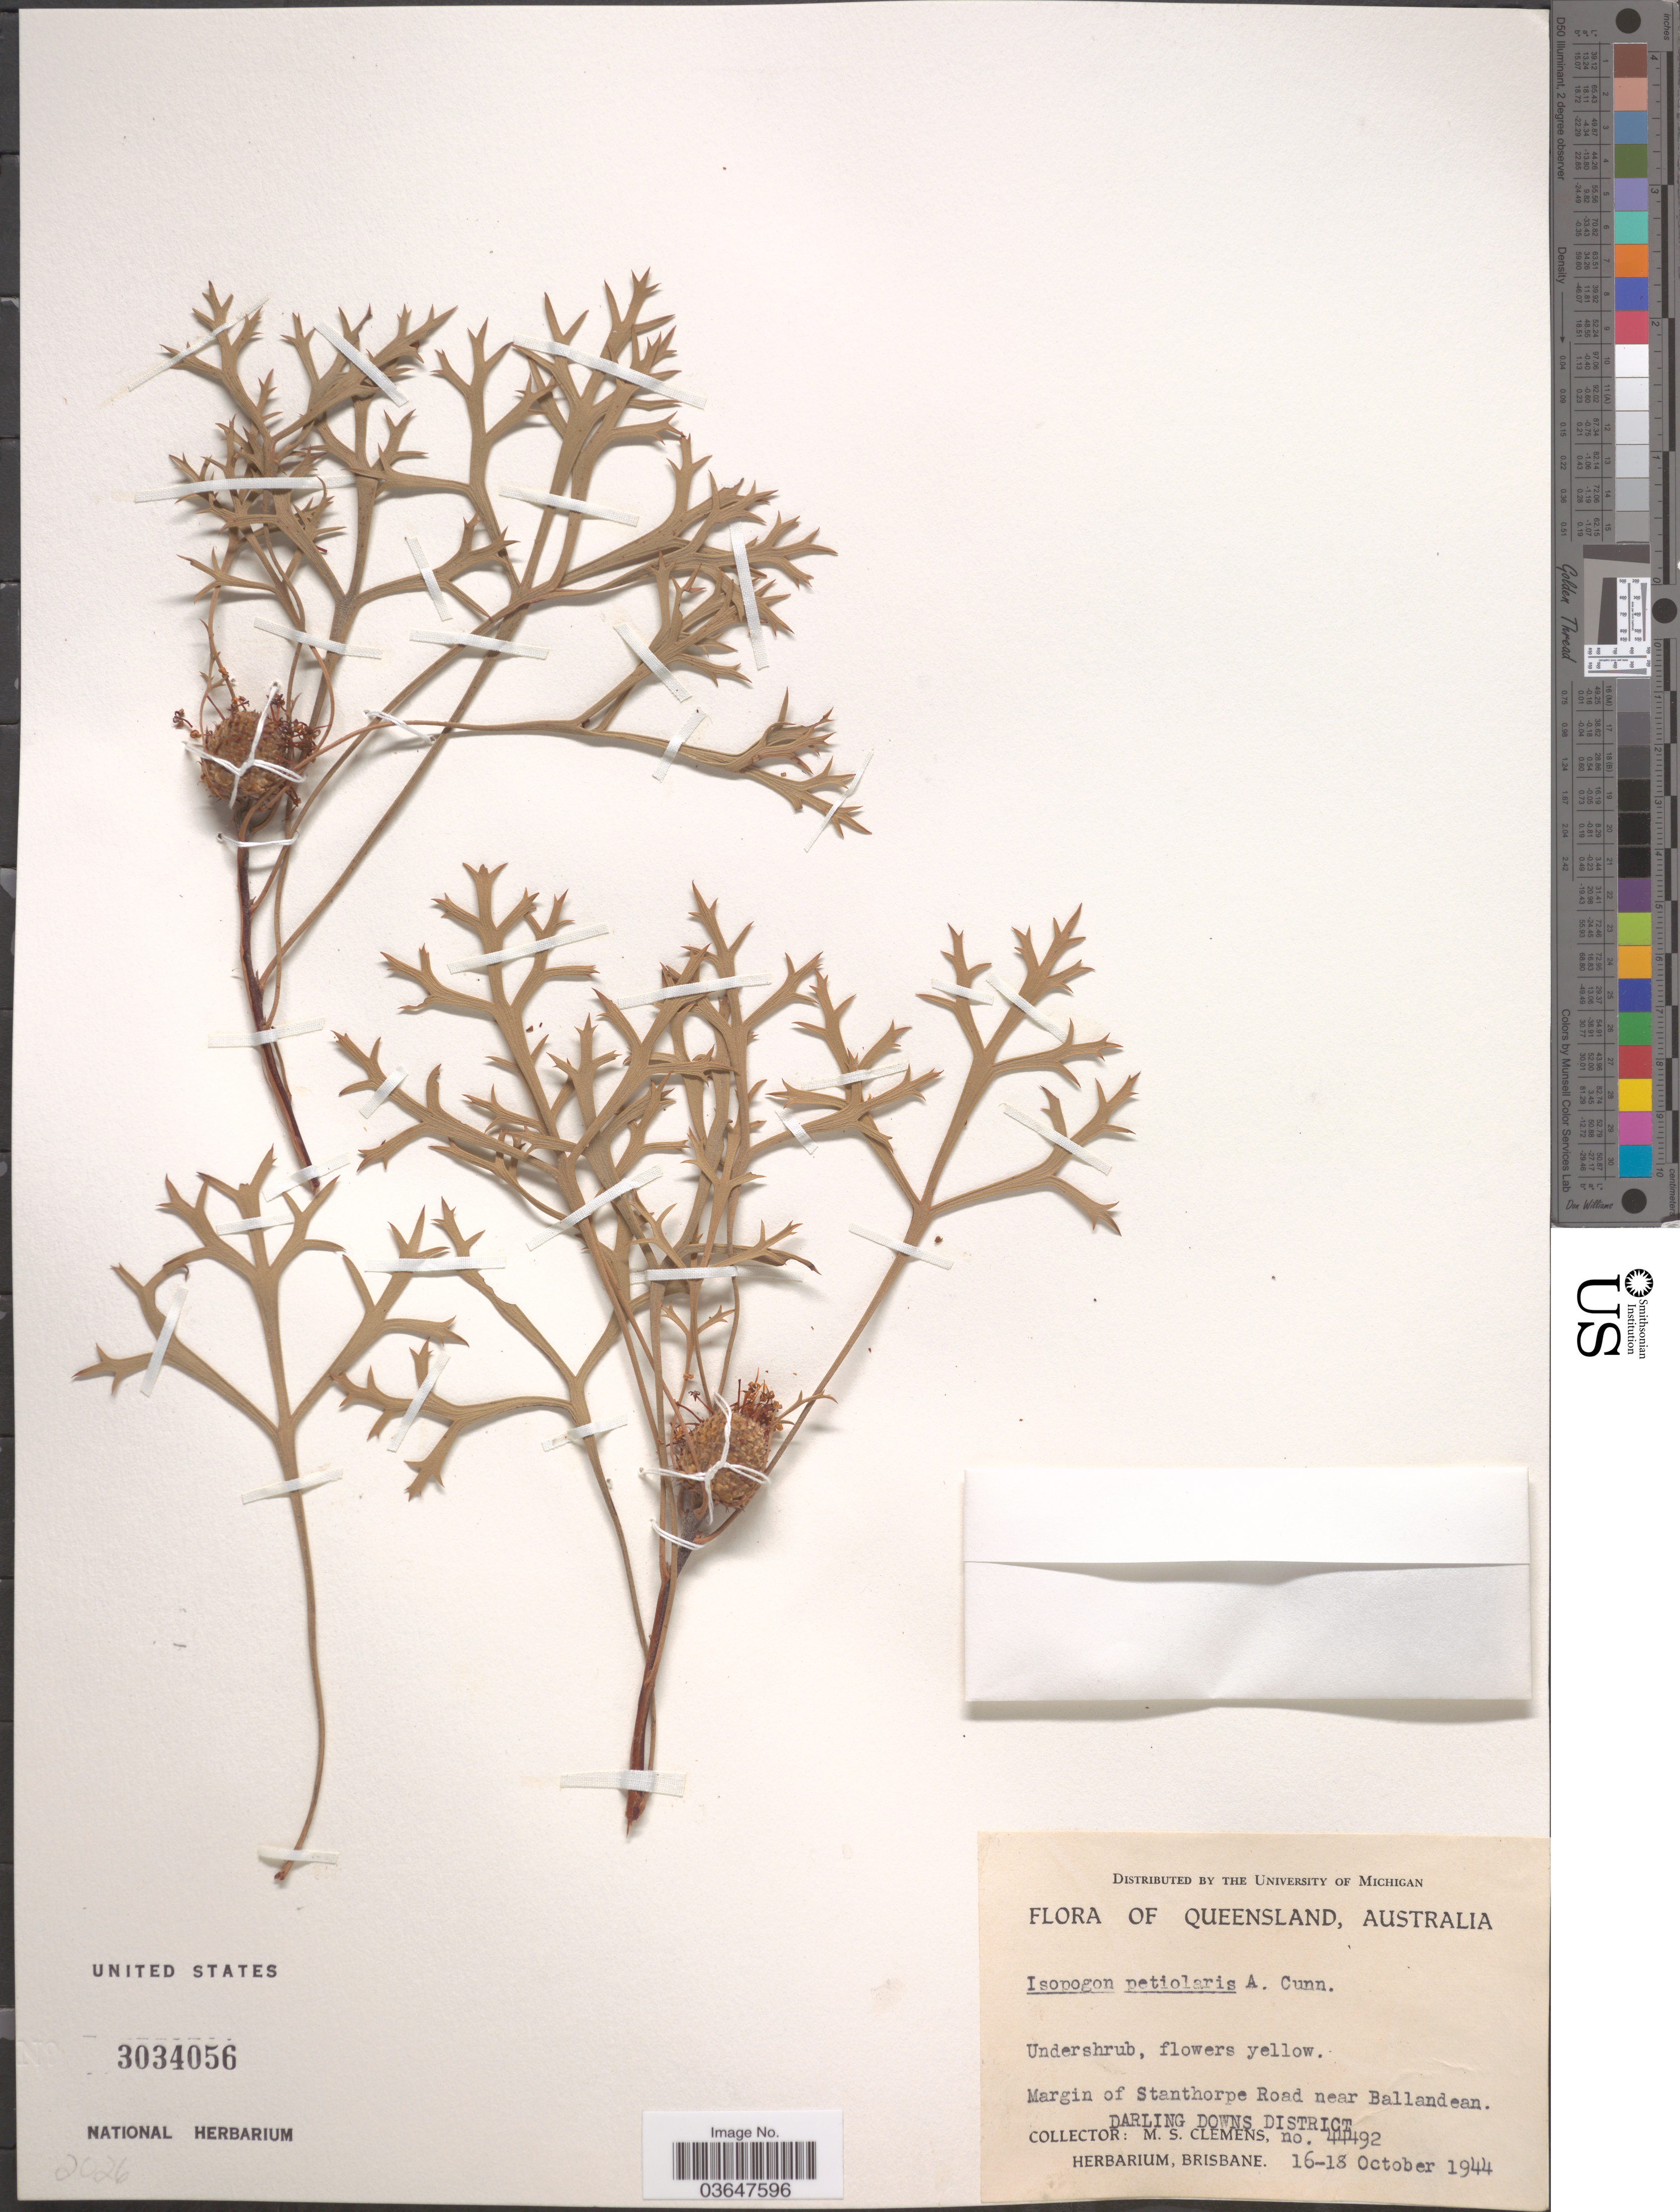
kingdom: Plantae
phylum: Tracheophyta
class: Magnoliopsida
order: Proteales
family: Proteaceae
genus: Isopogon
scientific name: Isopogon petiolaris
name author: A. Cunn. ex R. Br.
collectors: M. S. Clemens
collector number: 44492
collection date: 1944-10-16/1944-10-18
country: Australia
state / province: Queensland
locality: Margin of Stanthorpe Road near Ballandean. Darling Downs District.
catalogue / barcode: US 3034056